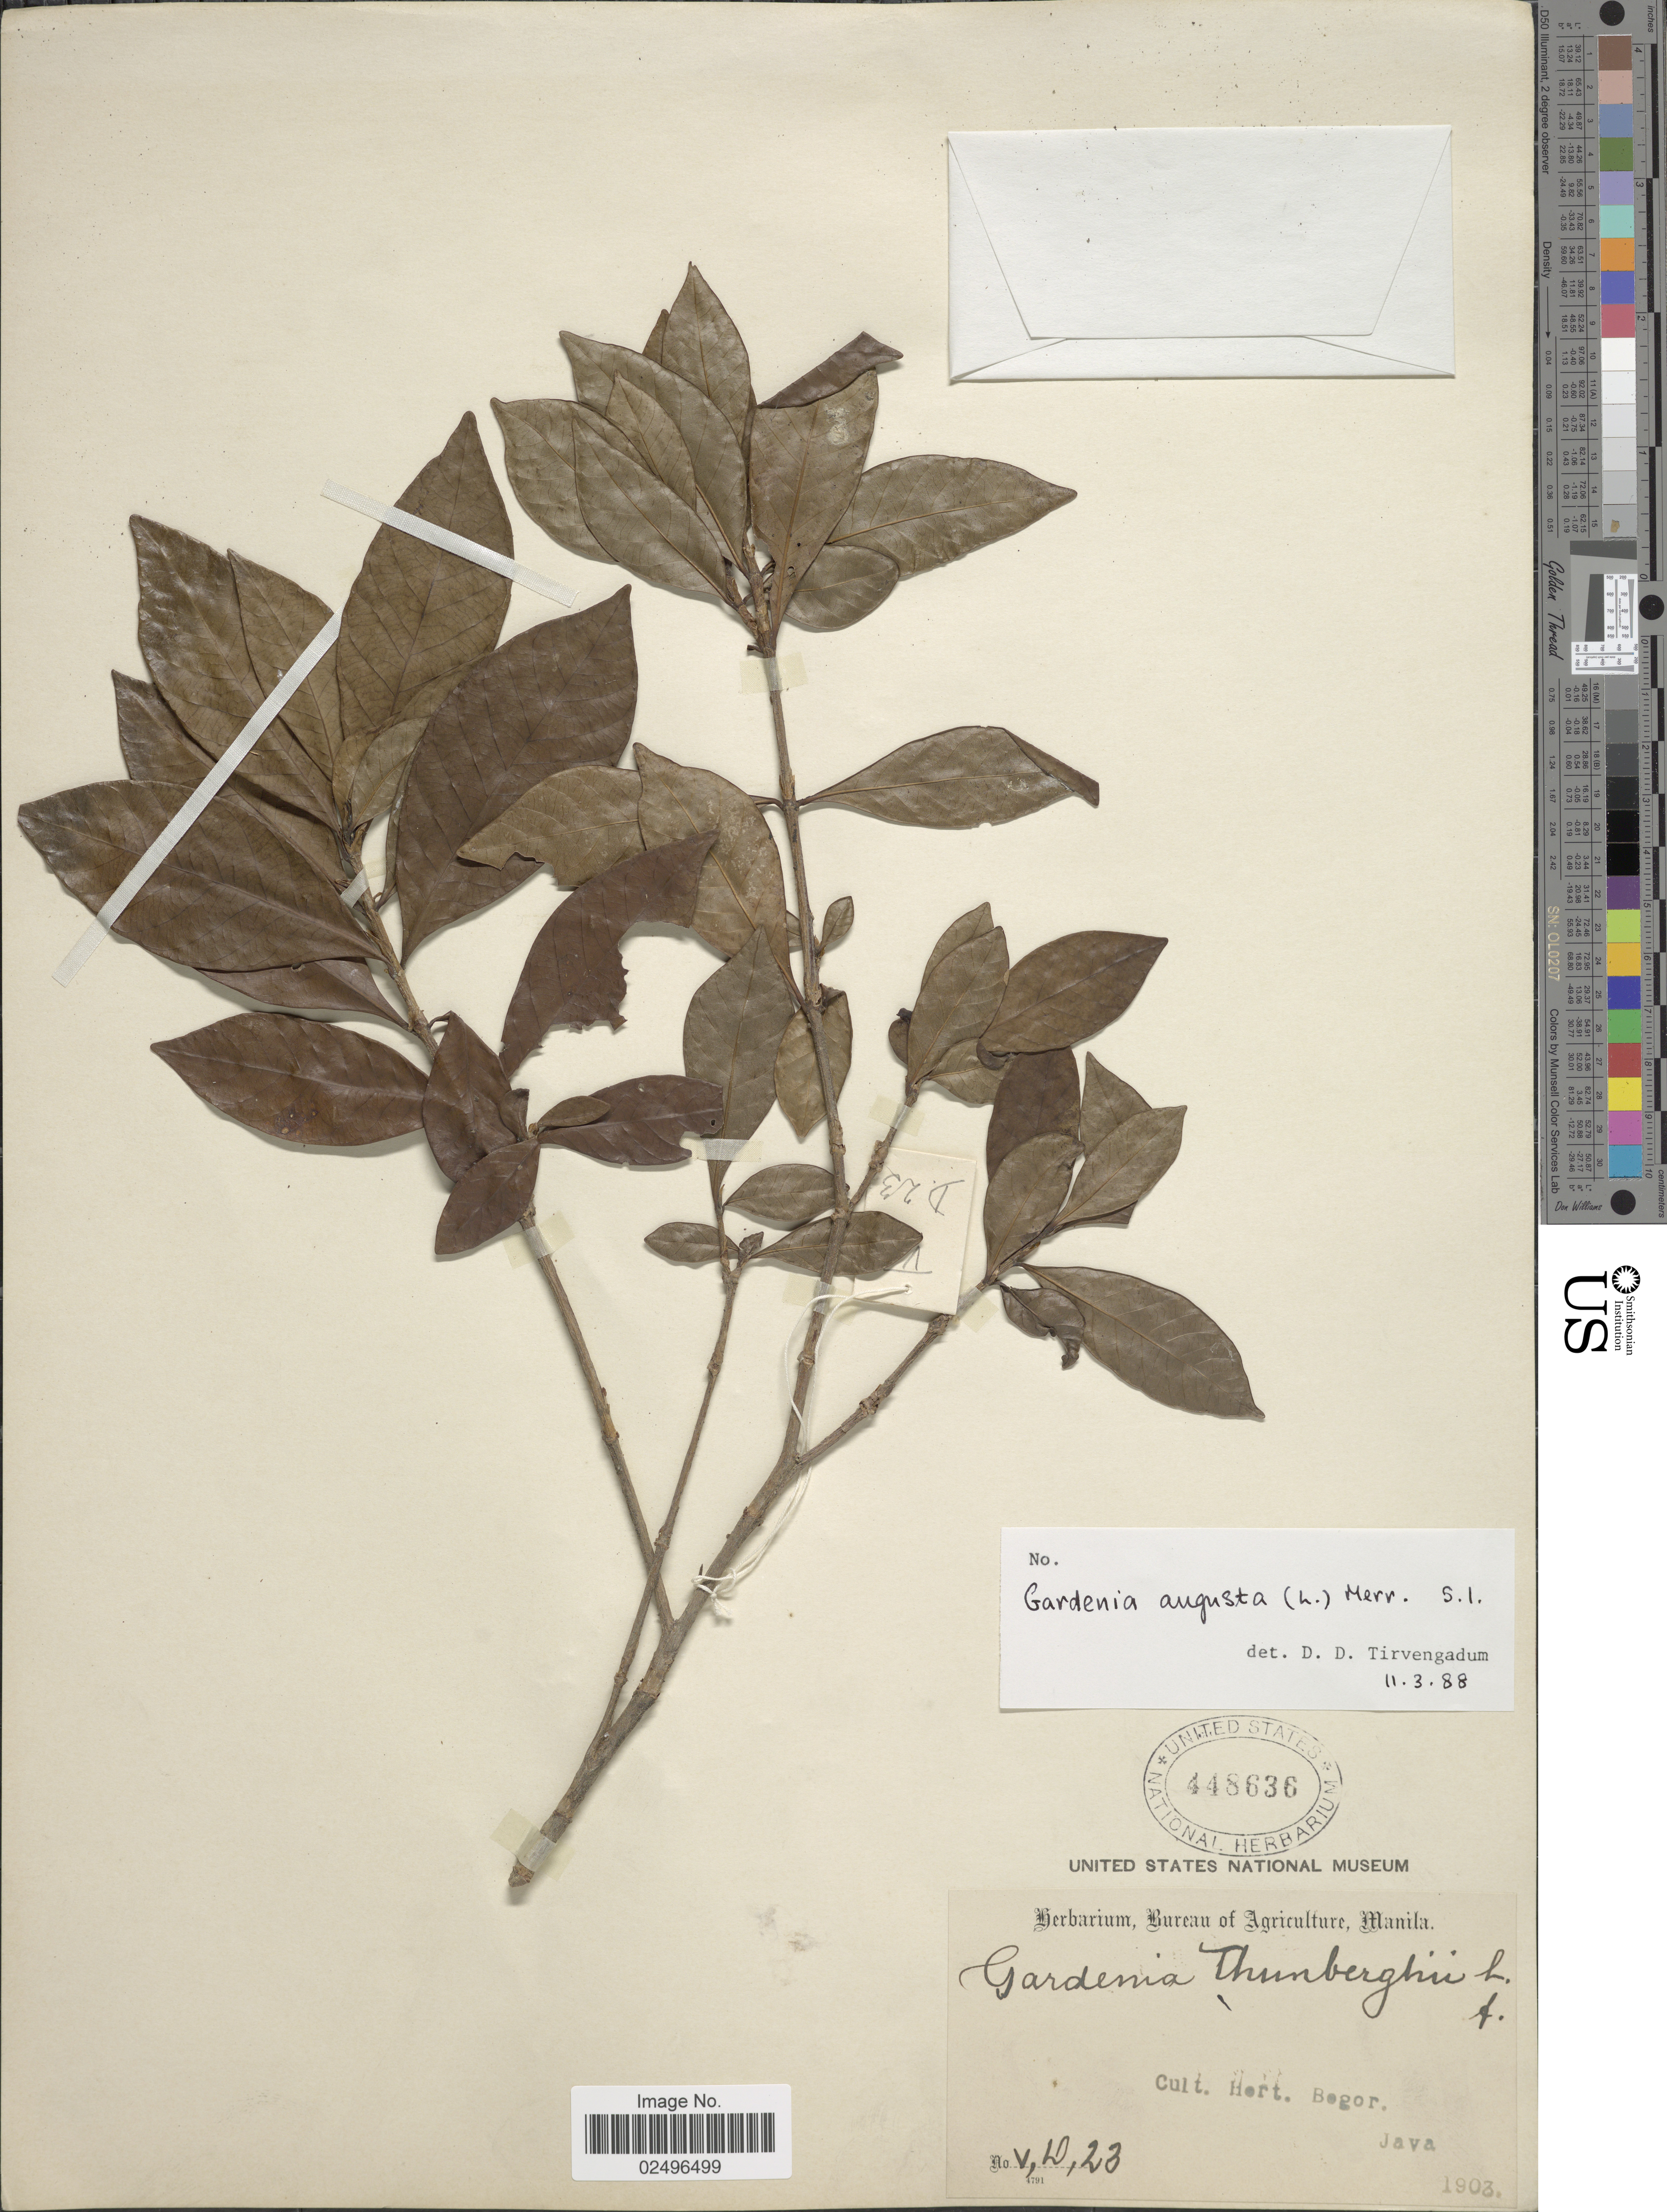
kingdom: Plantae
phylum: Tracheophyta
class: Magnoliopsida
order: Gentianales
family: Rubiaceae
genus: Gardenia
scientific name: Gardenia augusta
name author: (L.) Merr.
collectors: ex herb. Bureau of Science Manila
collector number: V D 23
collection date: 1903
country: Indonesia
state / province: Java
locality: Cult. Hort. Bogor, Java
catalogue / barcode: US 448636